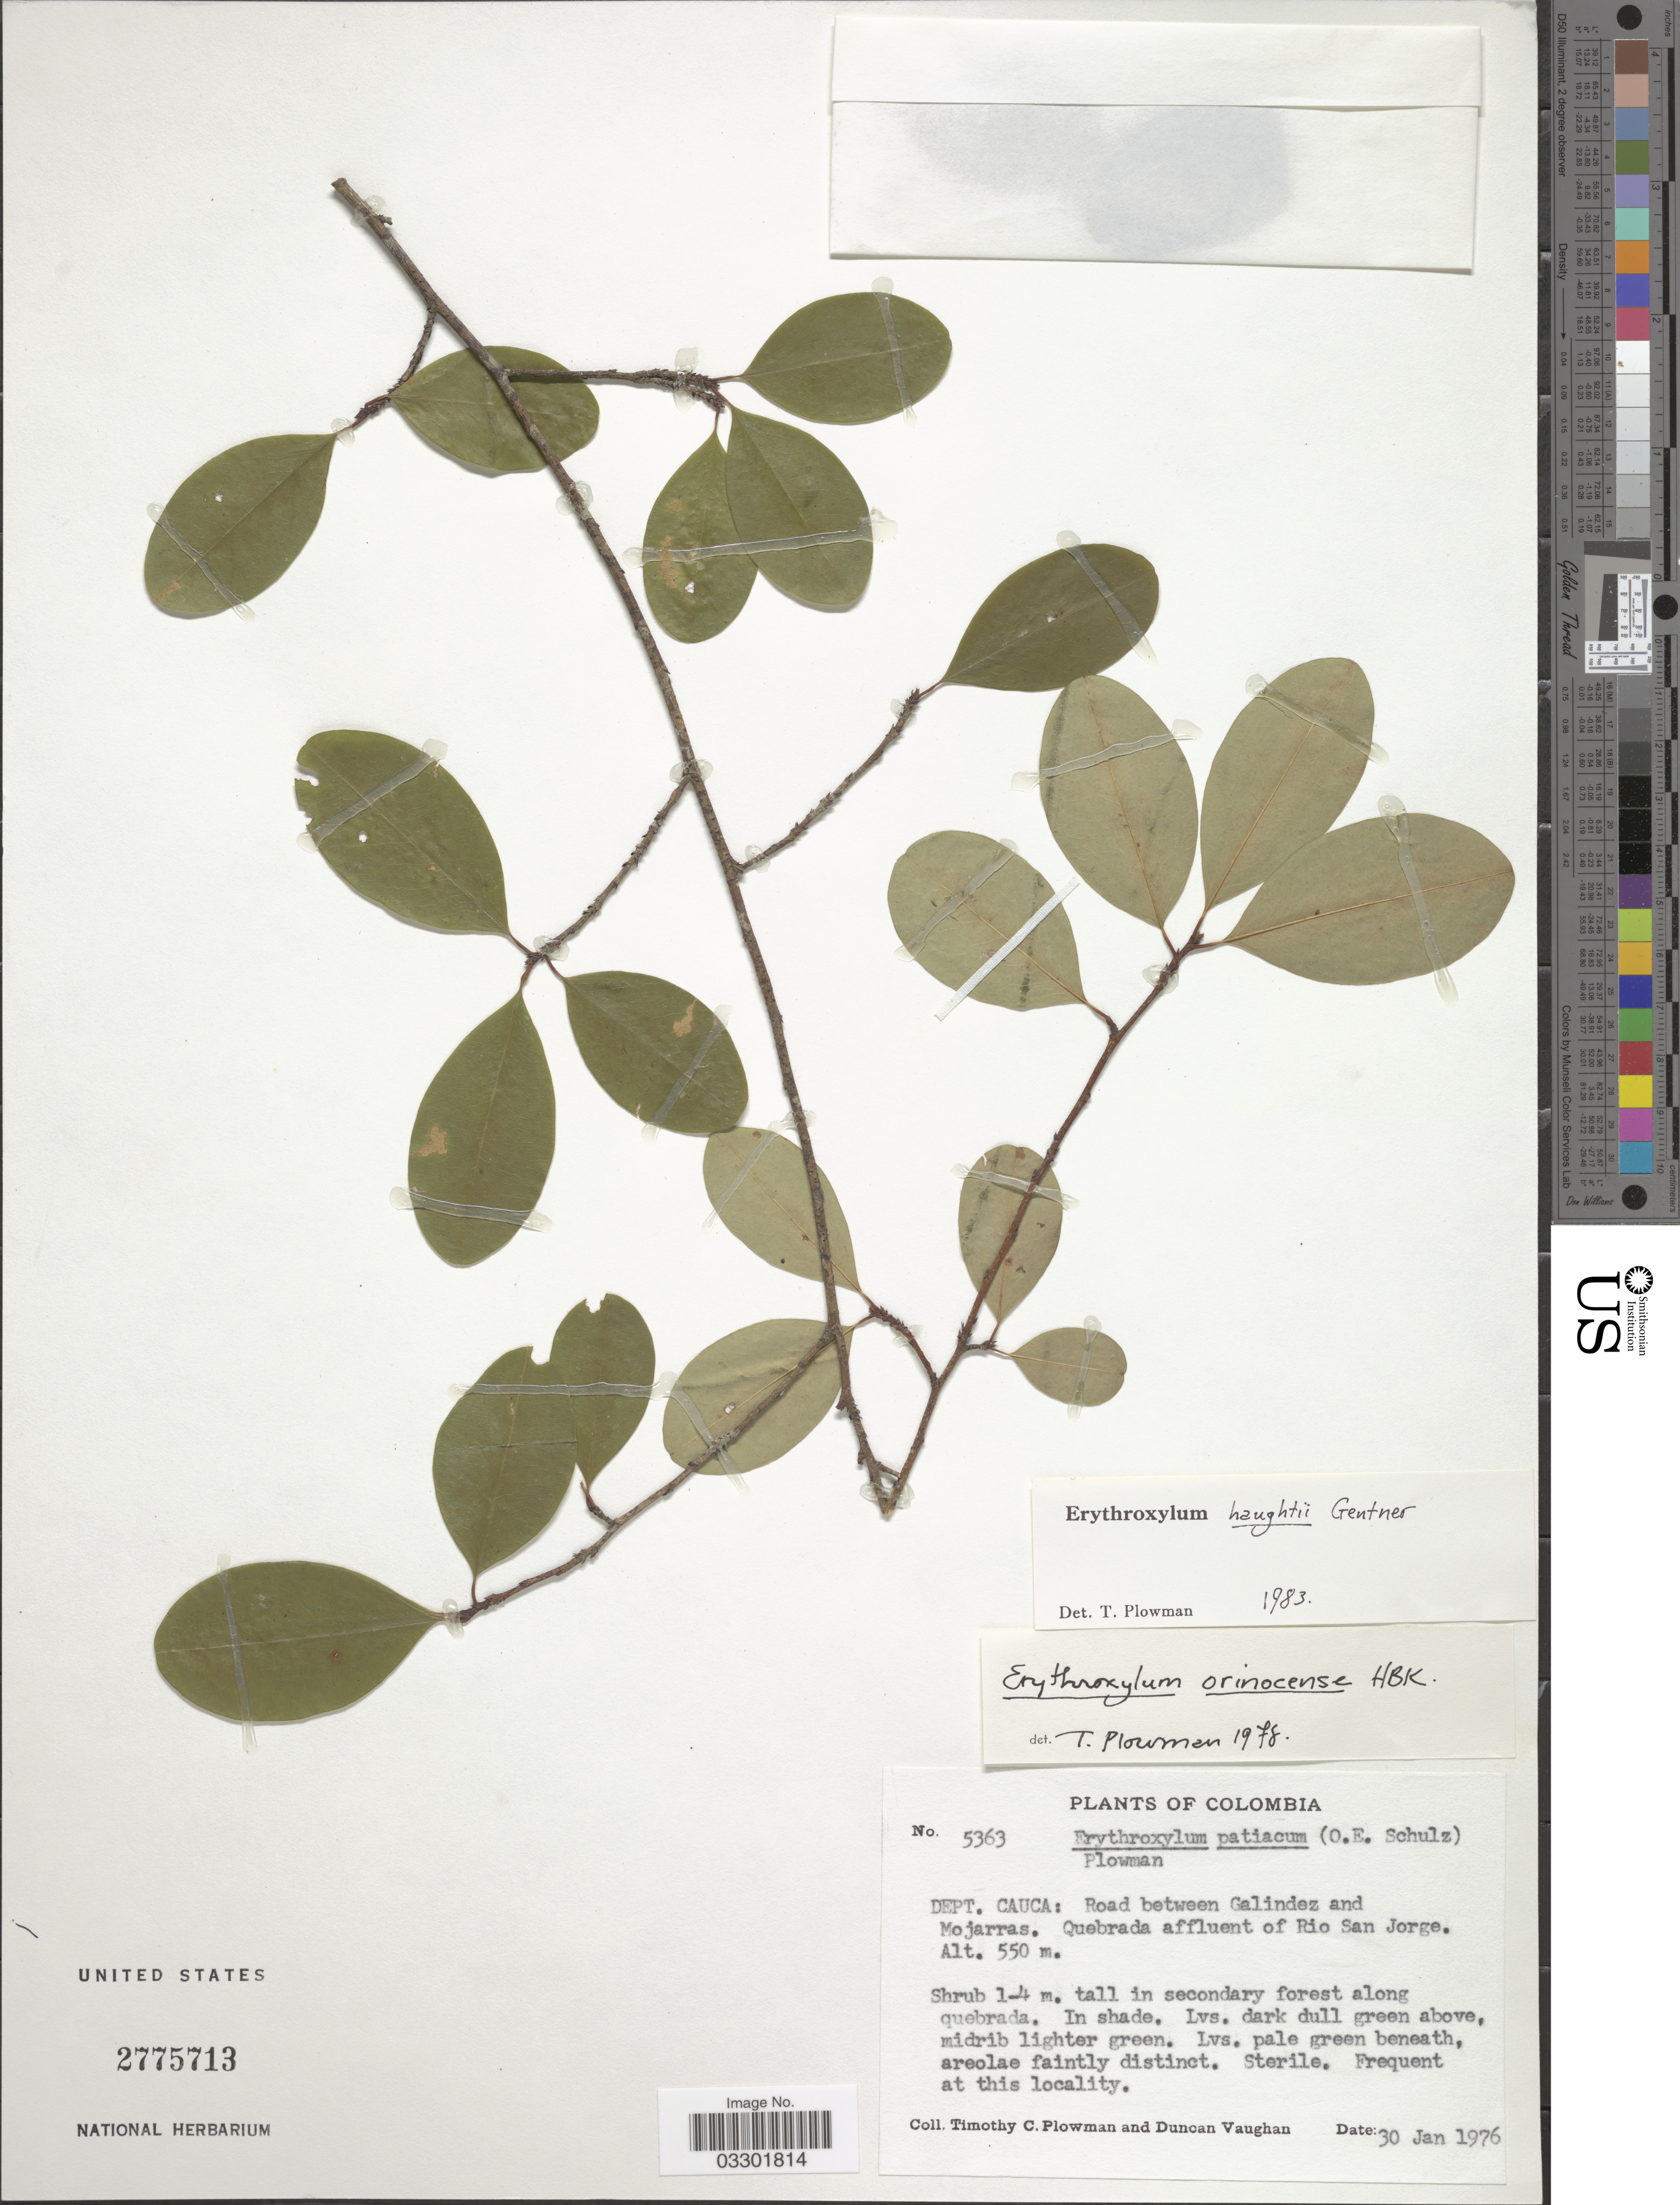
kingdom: Plantae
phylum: Tracheophyta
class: Magnoliopsida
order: Malpighiales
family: Erythroxylaceae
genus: Erythroxylum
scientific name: Erythroxylum haughtii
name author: Gentner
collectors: T. Plowman & D. Vaughan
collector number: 5363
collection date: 1976-01-30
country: Colombia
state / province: Cauca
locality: Dept. Cauca: Road between Galindez and Mojarras. Quebrada affluent of Rio San Jorge.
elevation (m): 550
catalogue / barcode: US 2775713